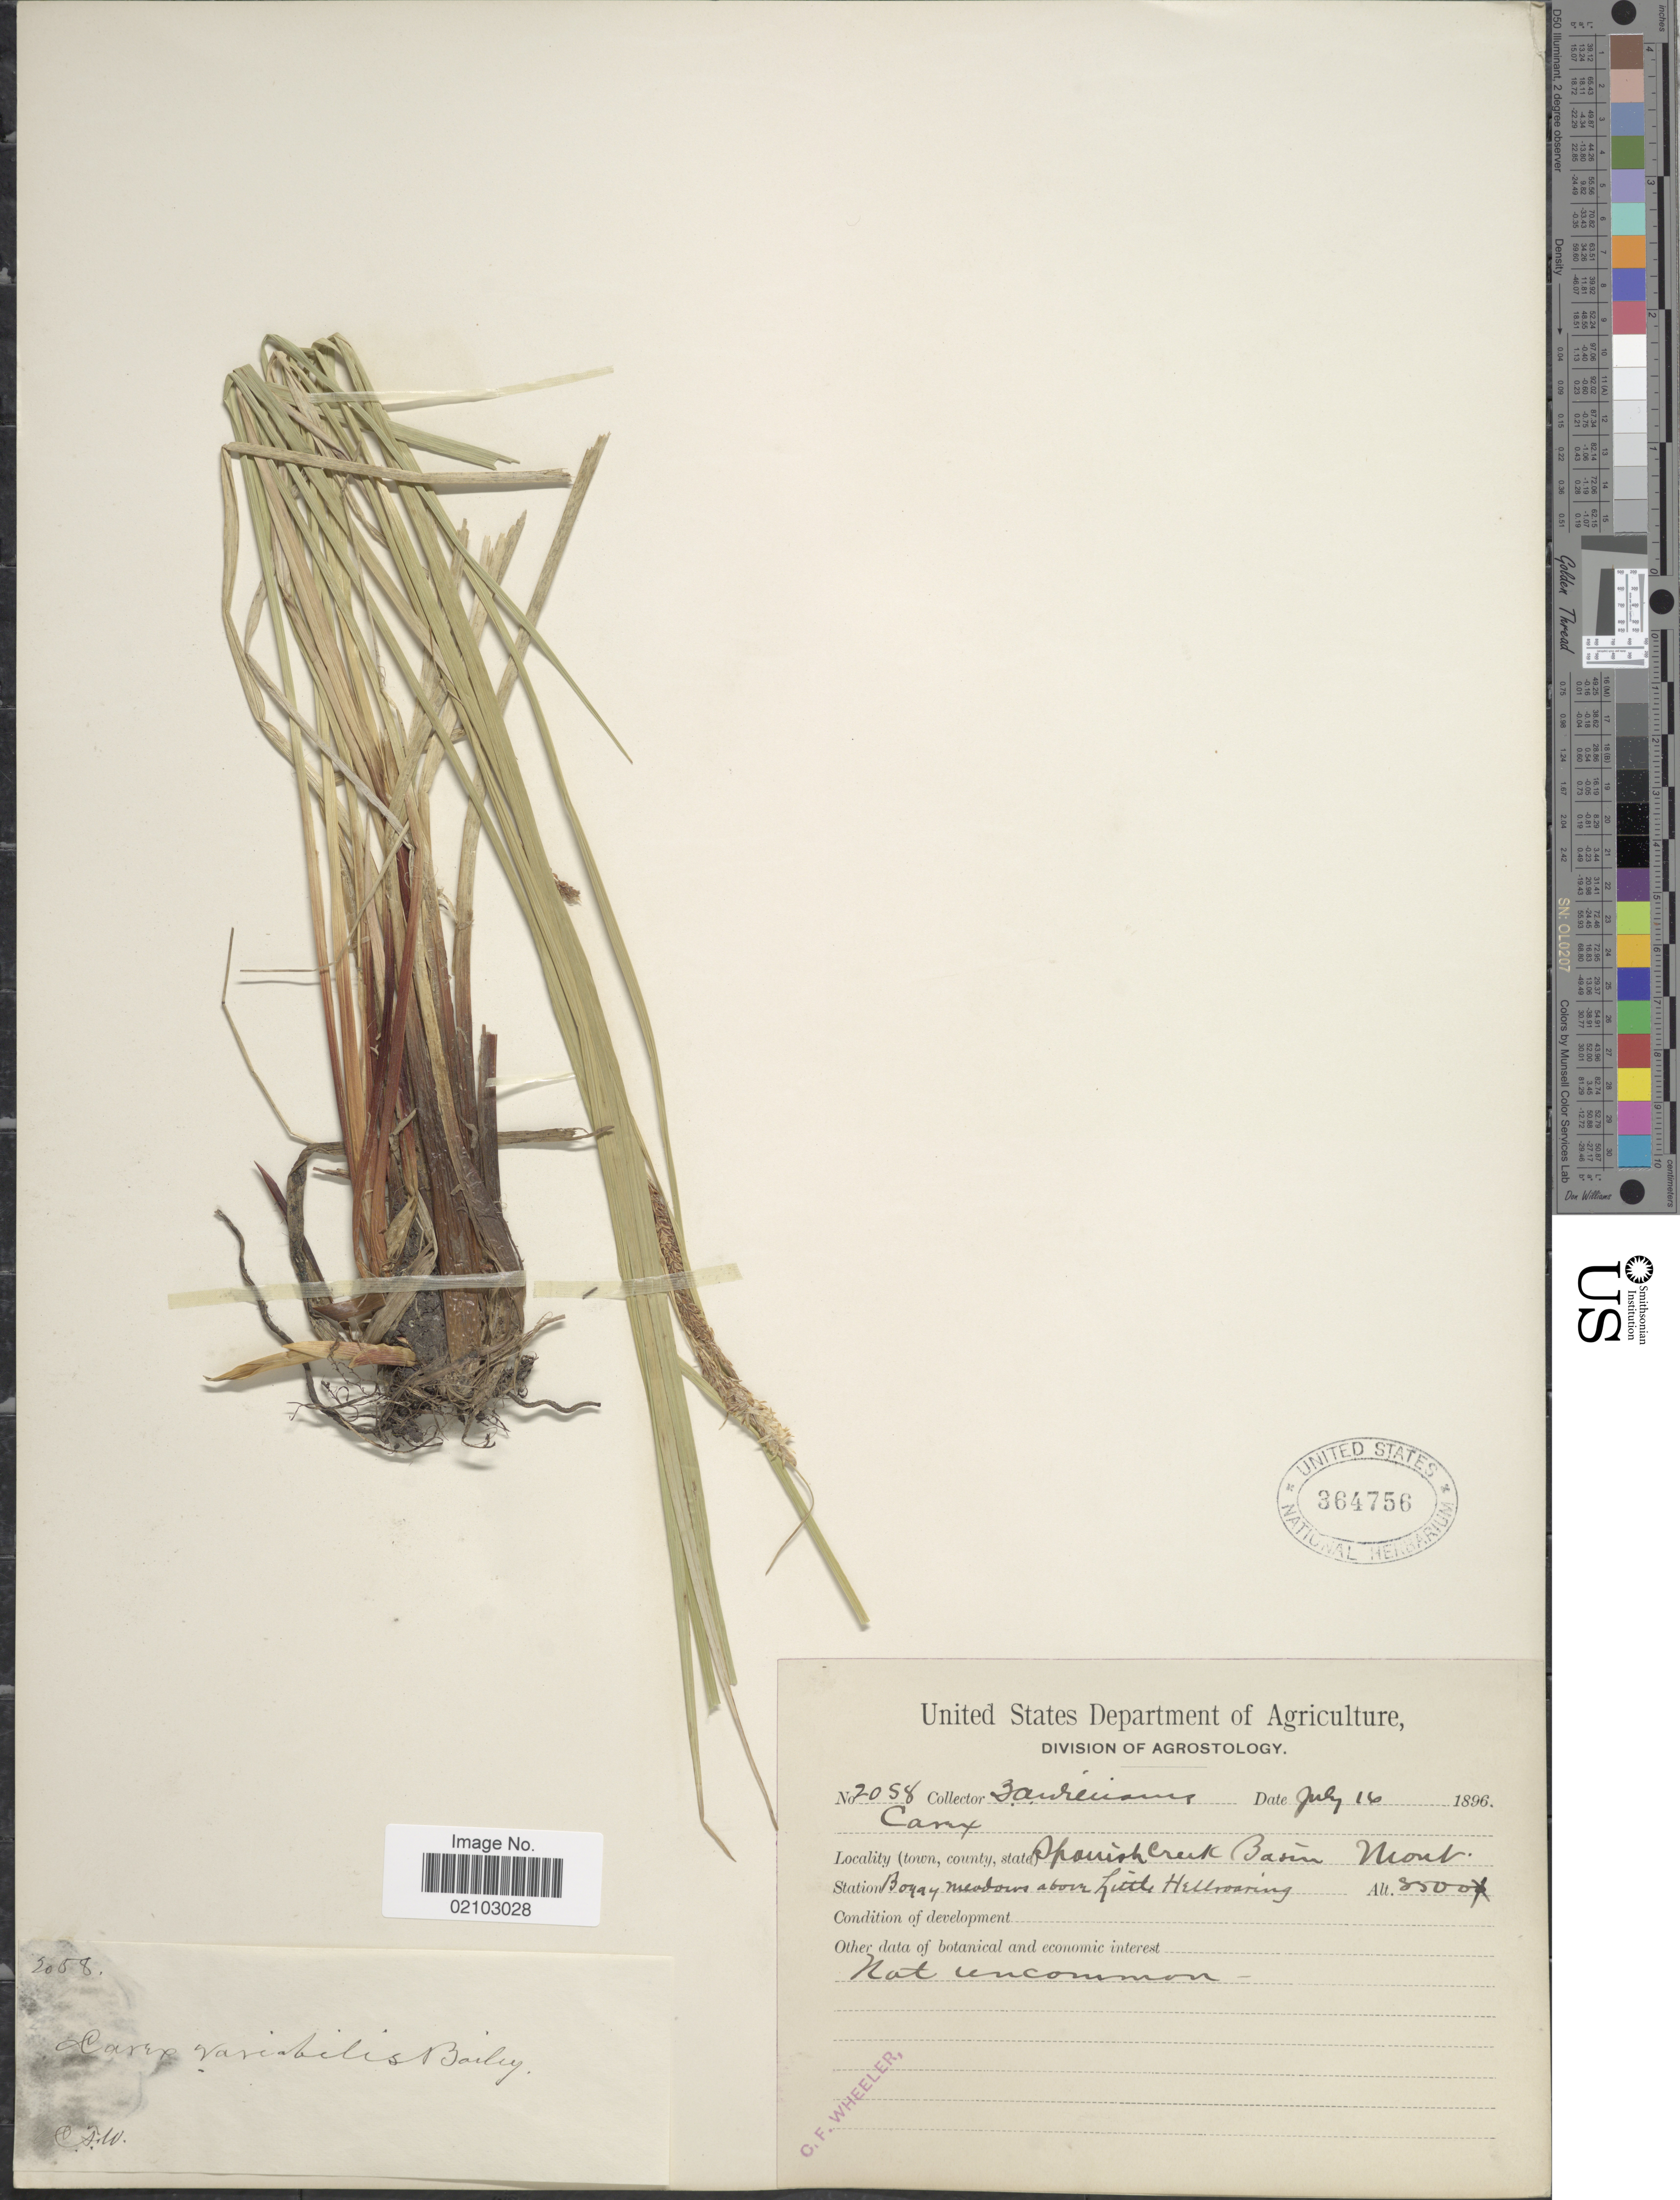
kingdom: Plantae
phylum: Tracheophyta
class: Liliopsida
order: Poales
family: Cyperaceae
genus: Carex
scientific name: Carex aquatilis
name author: Wahlenb.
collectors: J. A. Williams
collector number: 2058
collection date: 1896-07-16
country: United States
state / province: Montana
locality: Spanish Creek Basin, Boggy Meadows above Little Hellroaring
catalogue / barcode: US 364756